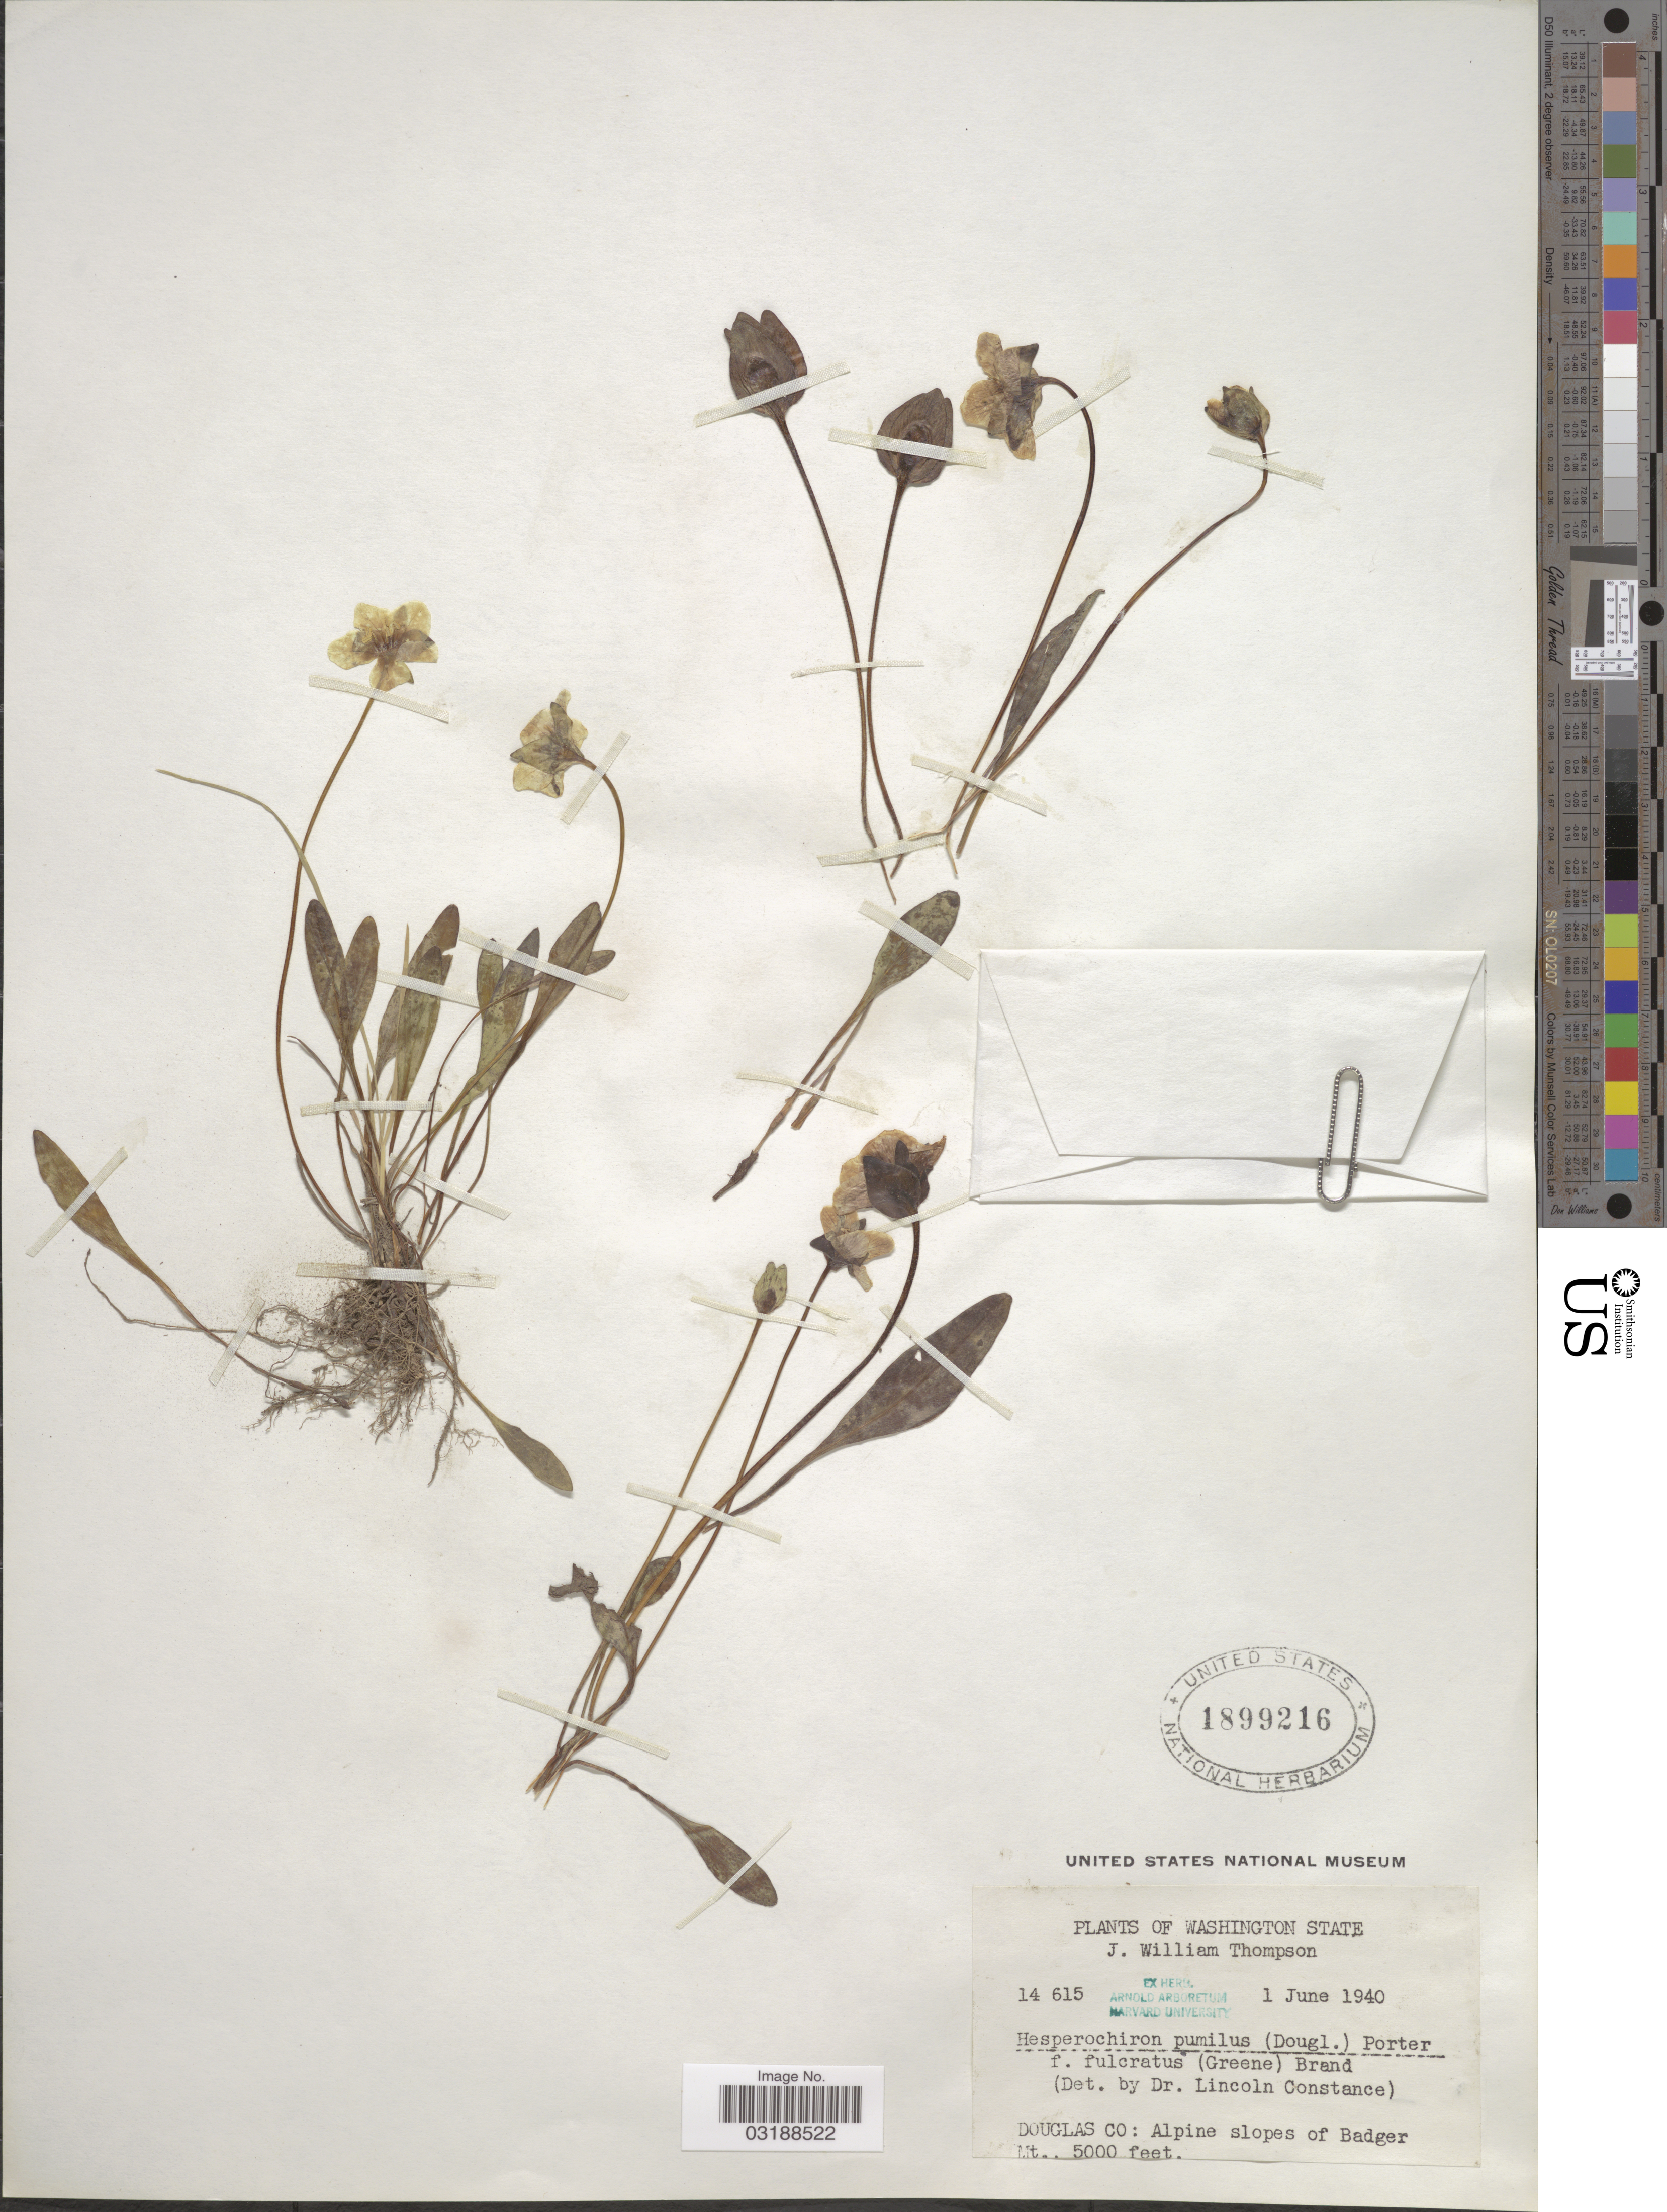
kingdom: Plantae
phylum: Tracheophyta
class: Magnoliopsida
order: Boraginales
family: Hydrophyllaceae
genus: Hesperochiron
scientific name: Hesperochiron pumilus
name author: (Griseb.) Porter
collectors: J. W. Thompson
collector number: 14615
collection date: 1940-06-01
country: United States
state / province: Washington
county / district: Douglas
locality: Douglas Co: Alpine slopes of Badger Mt.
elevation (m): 1524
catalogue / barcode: US 1899216